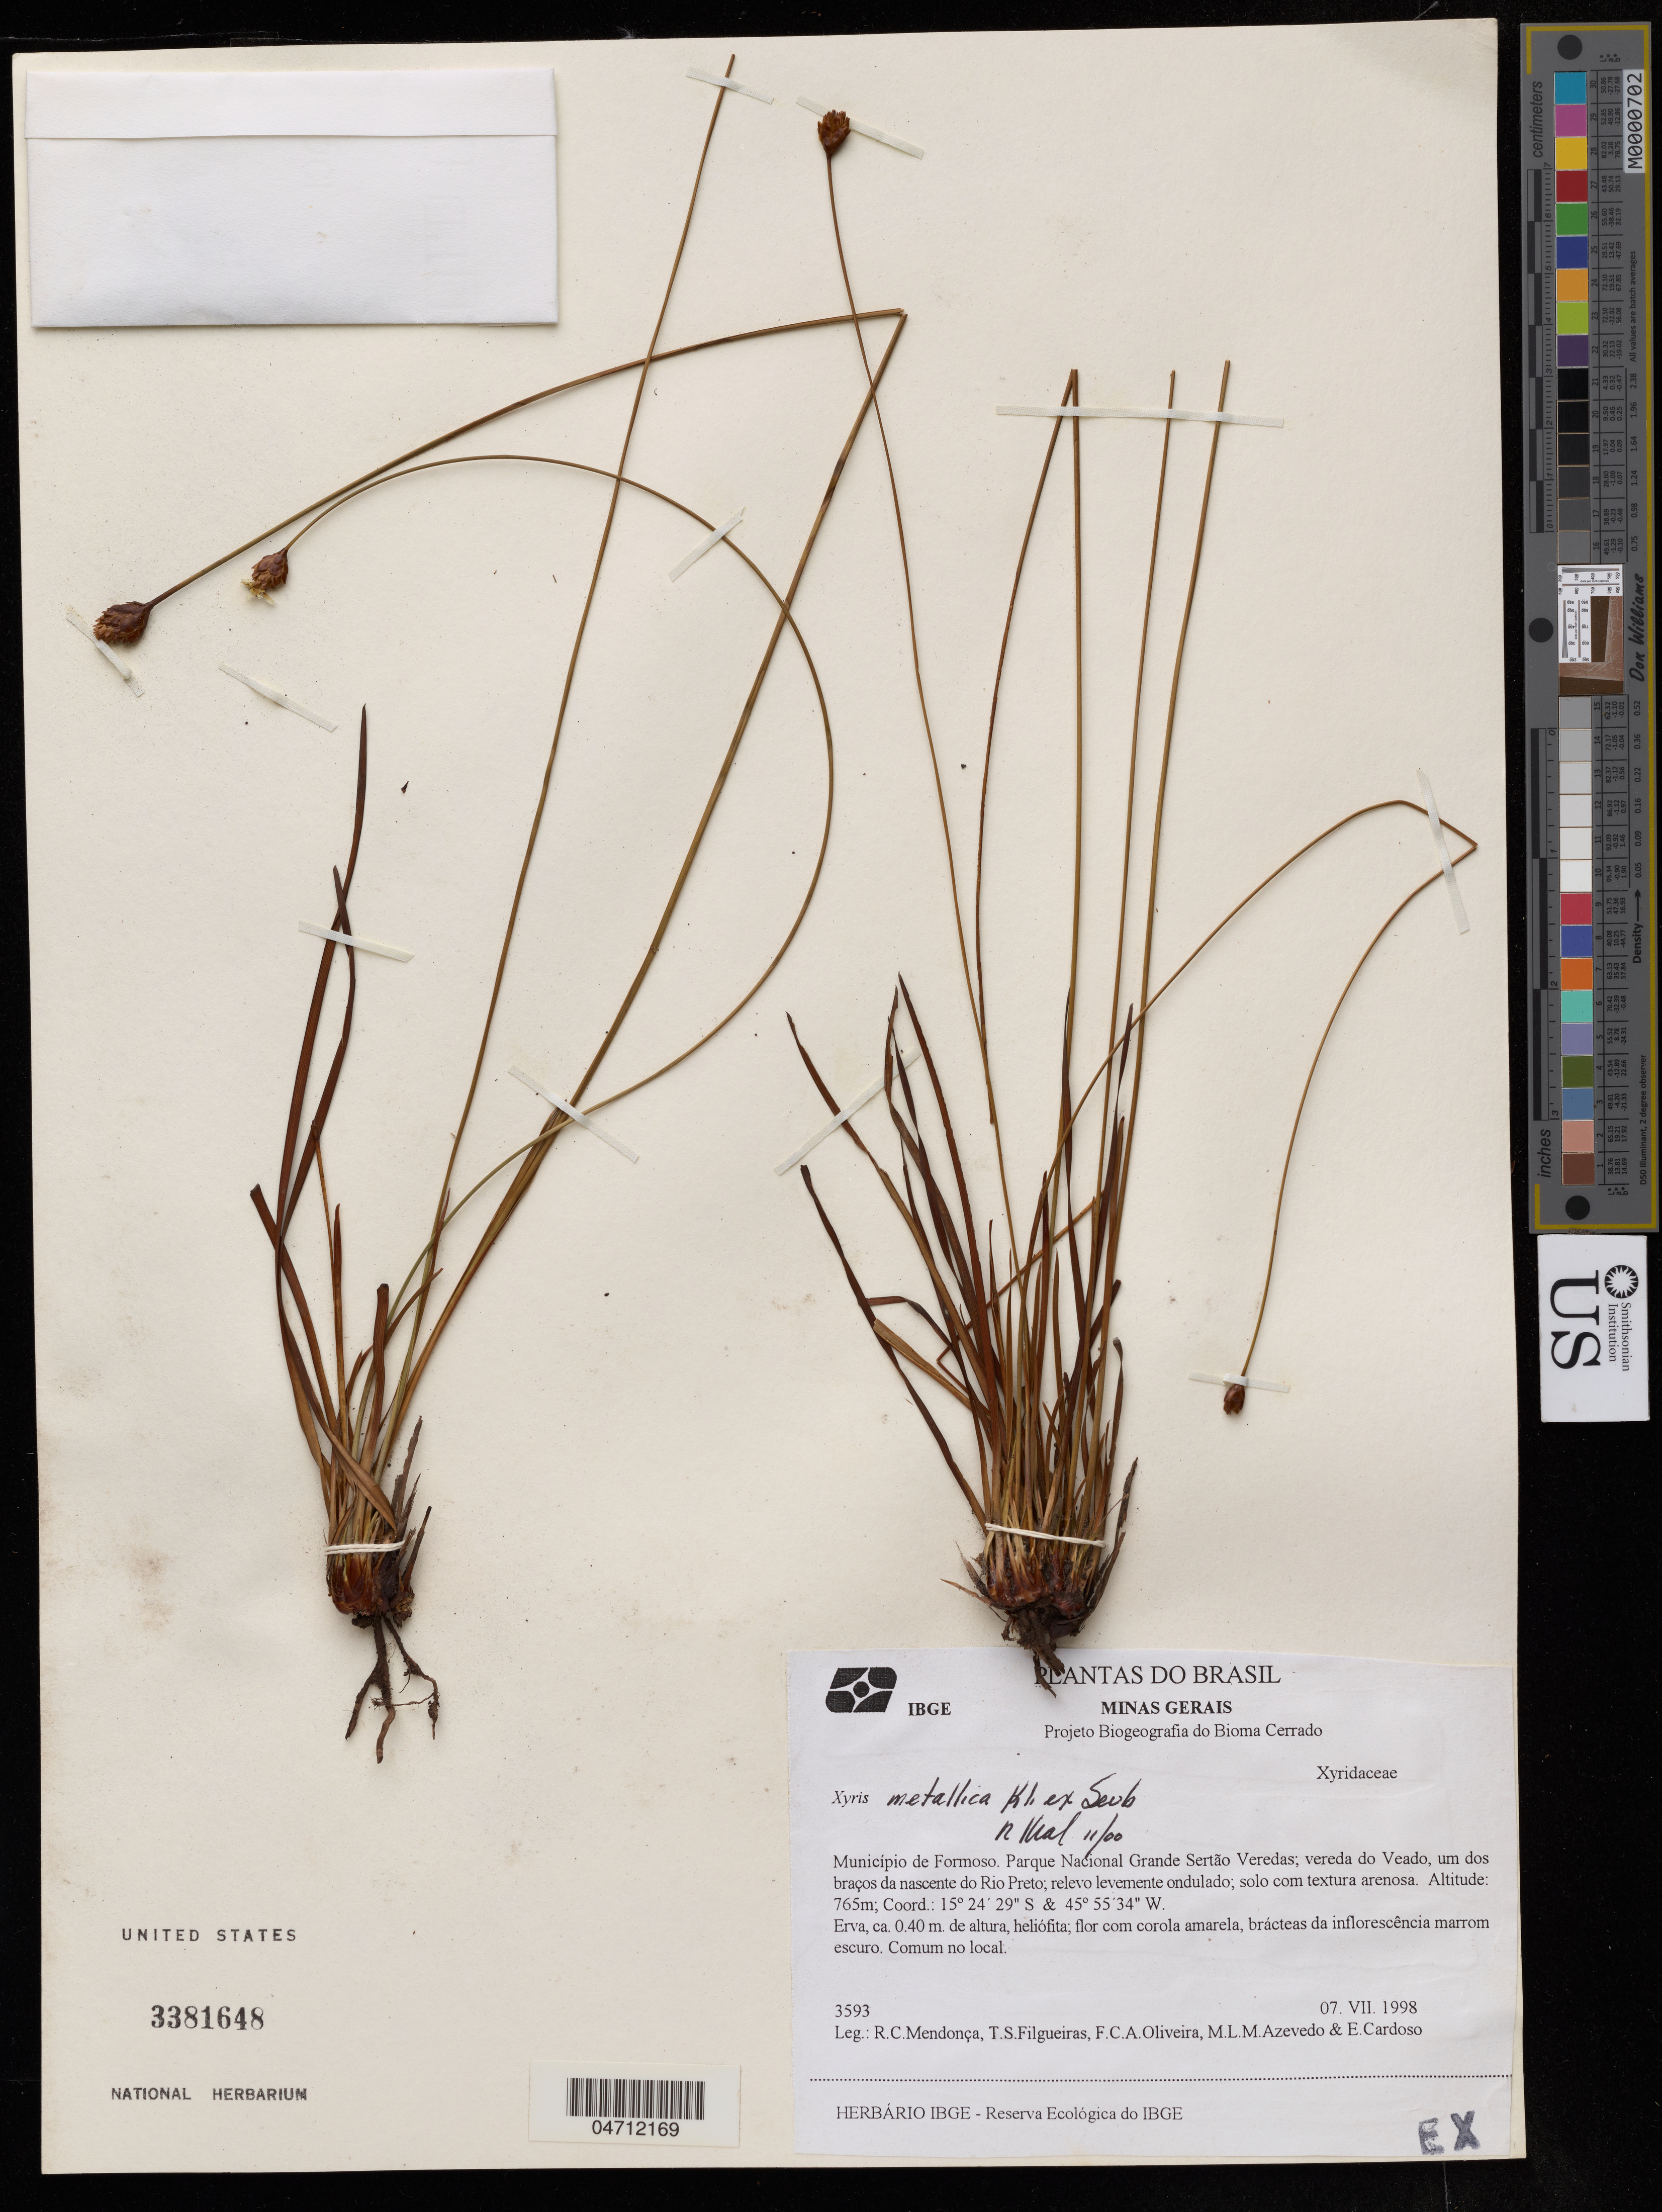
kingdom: Plantae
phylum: Tracheophyta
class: Liliopsida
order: Poales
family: Xyridaceae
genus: Xyris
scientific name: Xyris metallica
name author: Klotzsch & Klotzsch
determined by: Kral, Robert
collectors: R. C. de Mendonça, T. S. Filgueiras, F. C. A. Oliveira & M. L. M. Azevedo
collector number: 3593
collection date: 1998-07-07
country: Brazil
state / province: Minas Gerais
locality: Mun. Formosa. Parque Nacional grande Sertao Veredas; vereda do Veado, um dos bracos da nascente do Rio Preto.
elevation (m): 765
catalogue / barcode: US 3381648